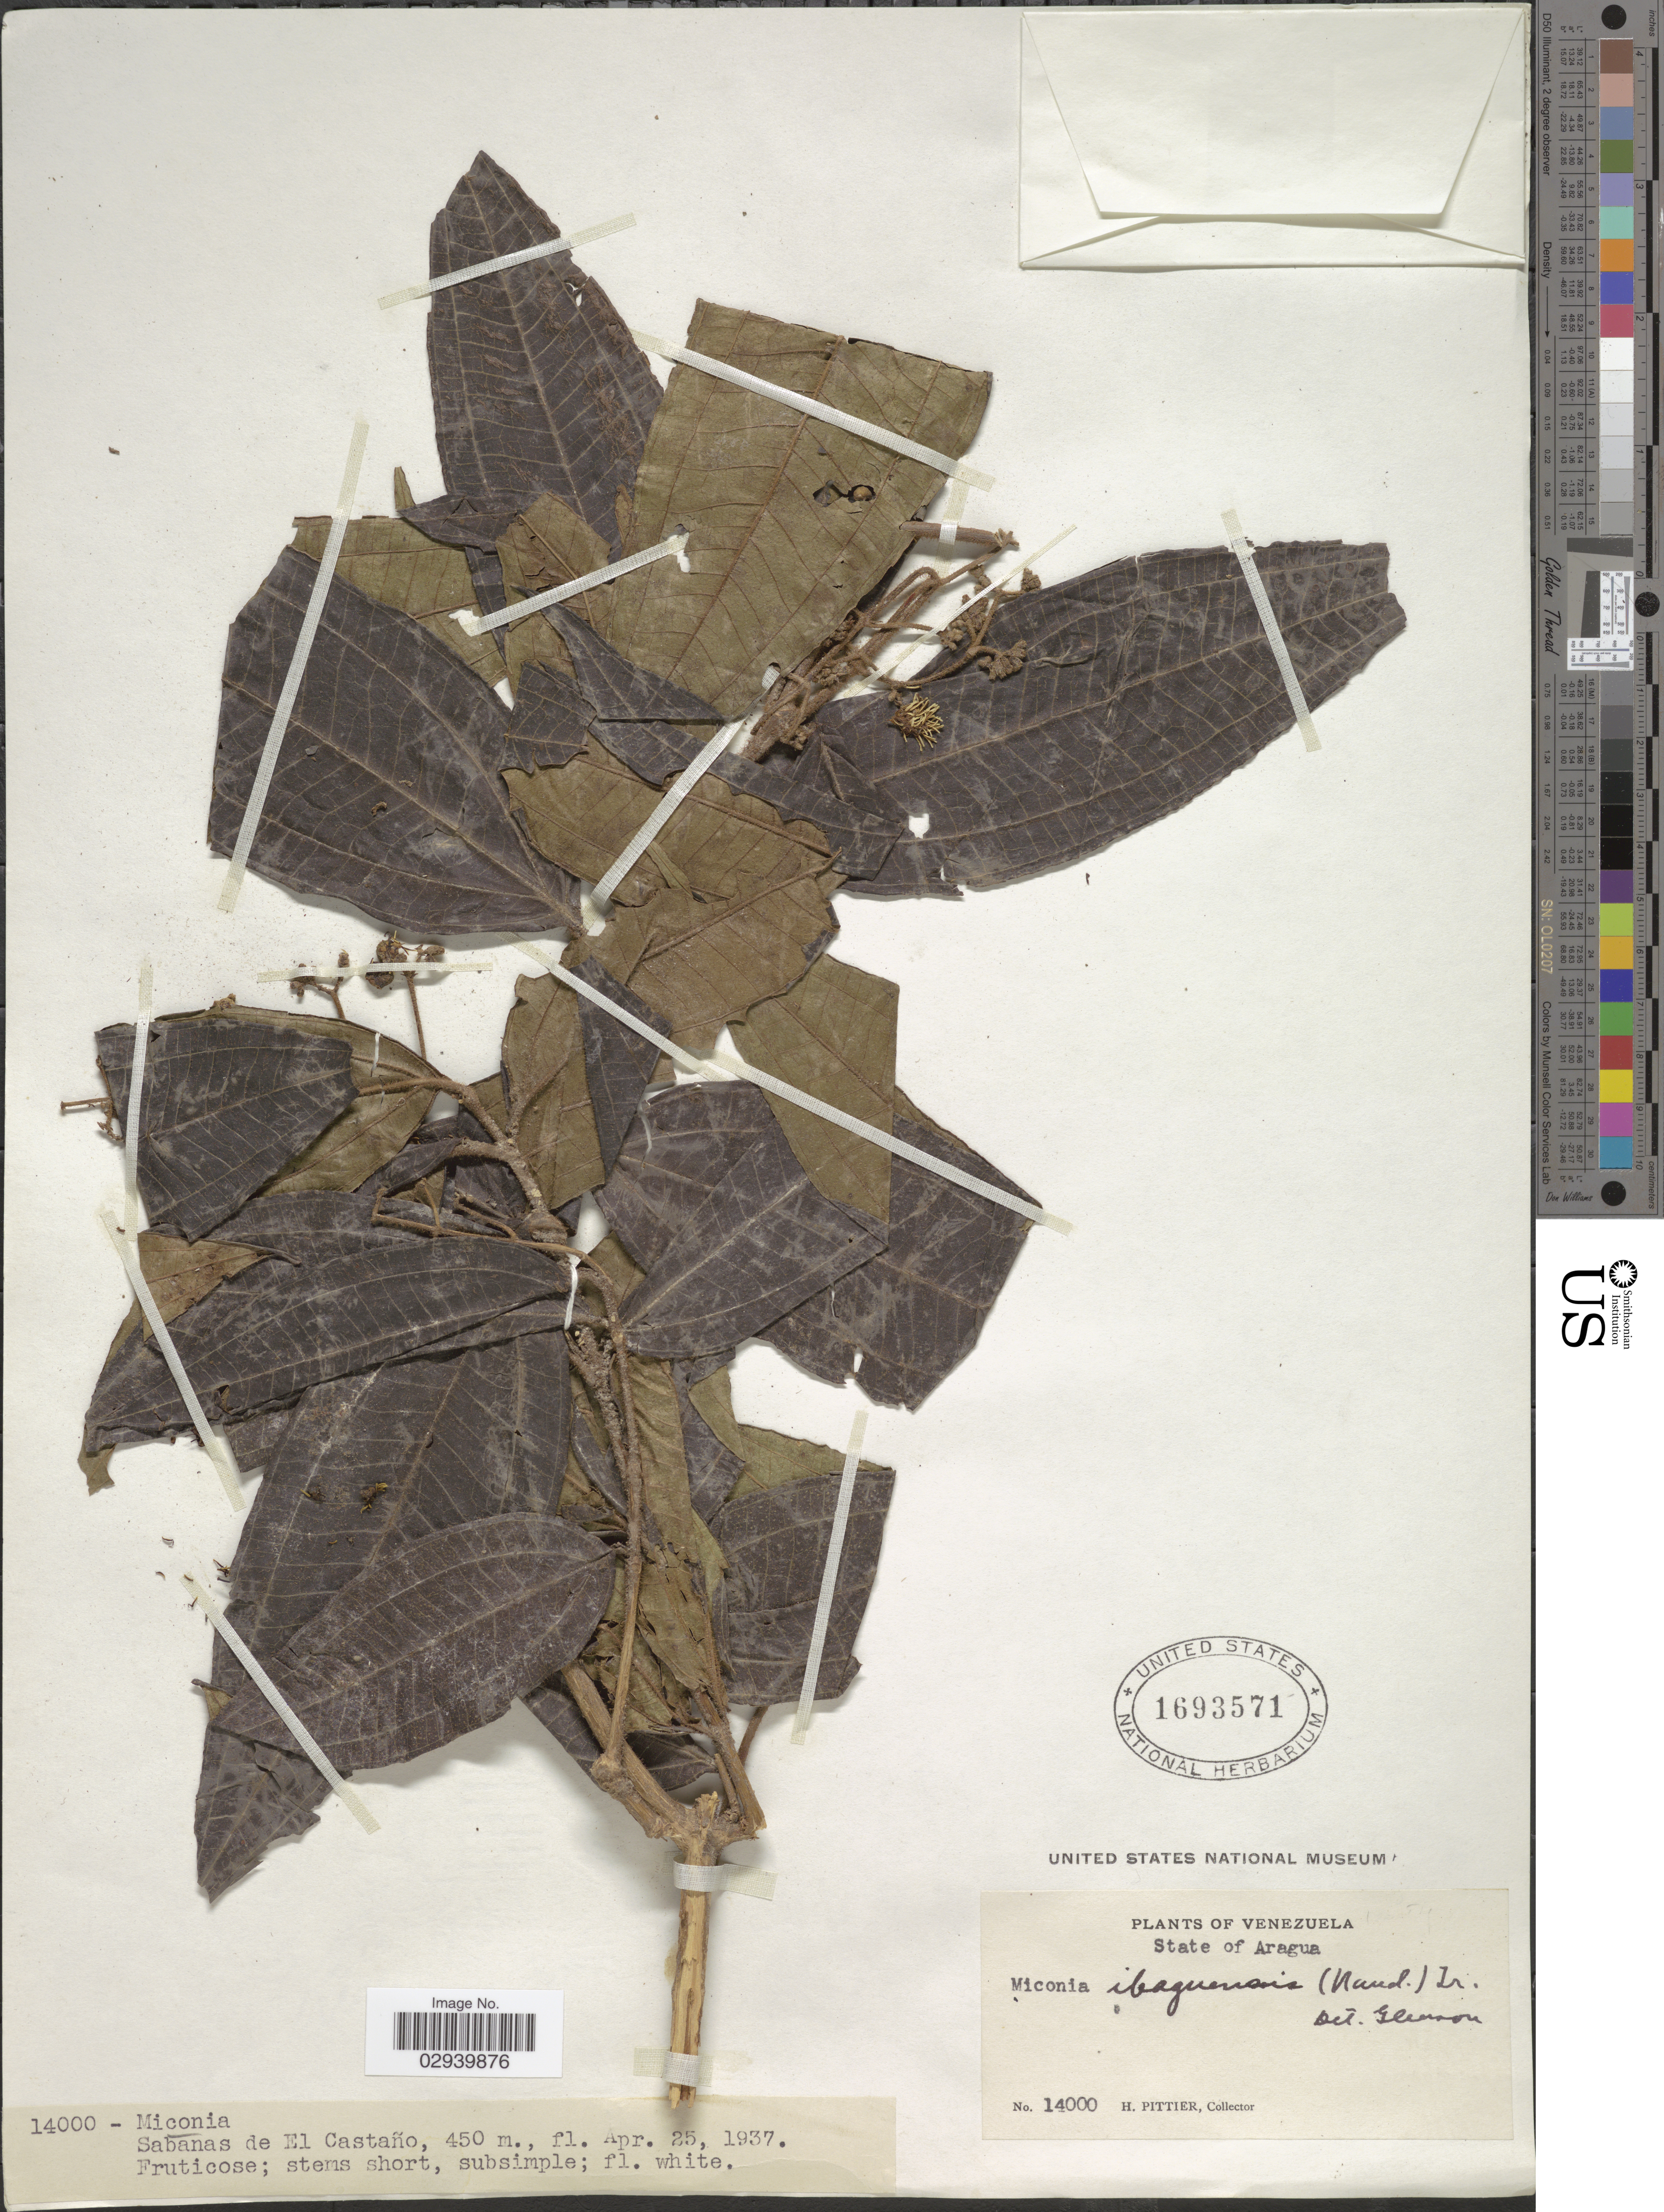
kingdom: Plantae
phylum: Tracheophyta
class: Magnoliopsida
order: Myrtales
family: Melastomataceae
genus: Miconia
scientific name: Miconia ibaguensis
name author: (Bonpl.) Triana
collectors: H. F. Pittier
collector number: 14000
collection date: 1937-04-25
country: Venezuela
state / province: Aragua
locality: State of Aragua. Sabanas de El Castaño.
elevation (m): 450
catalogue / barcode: US 1693571